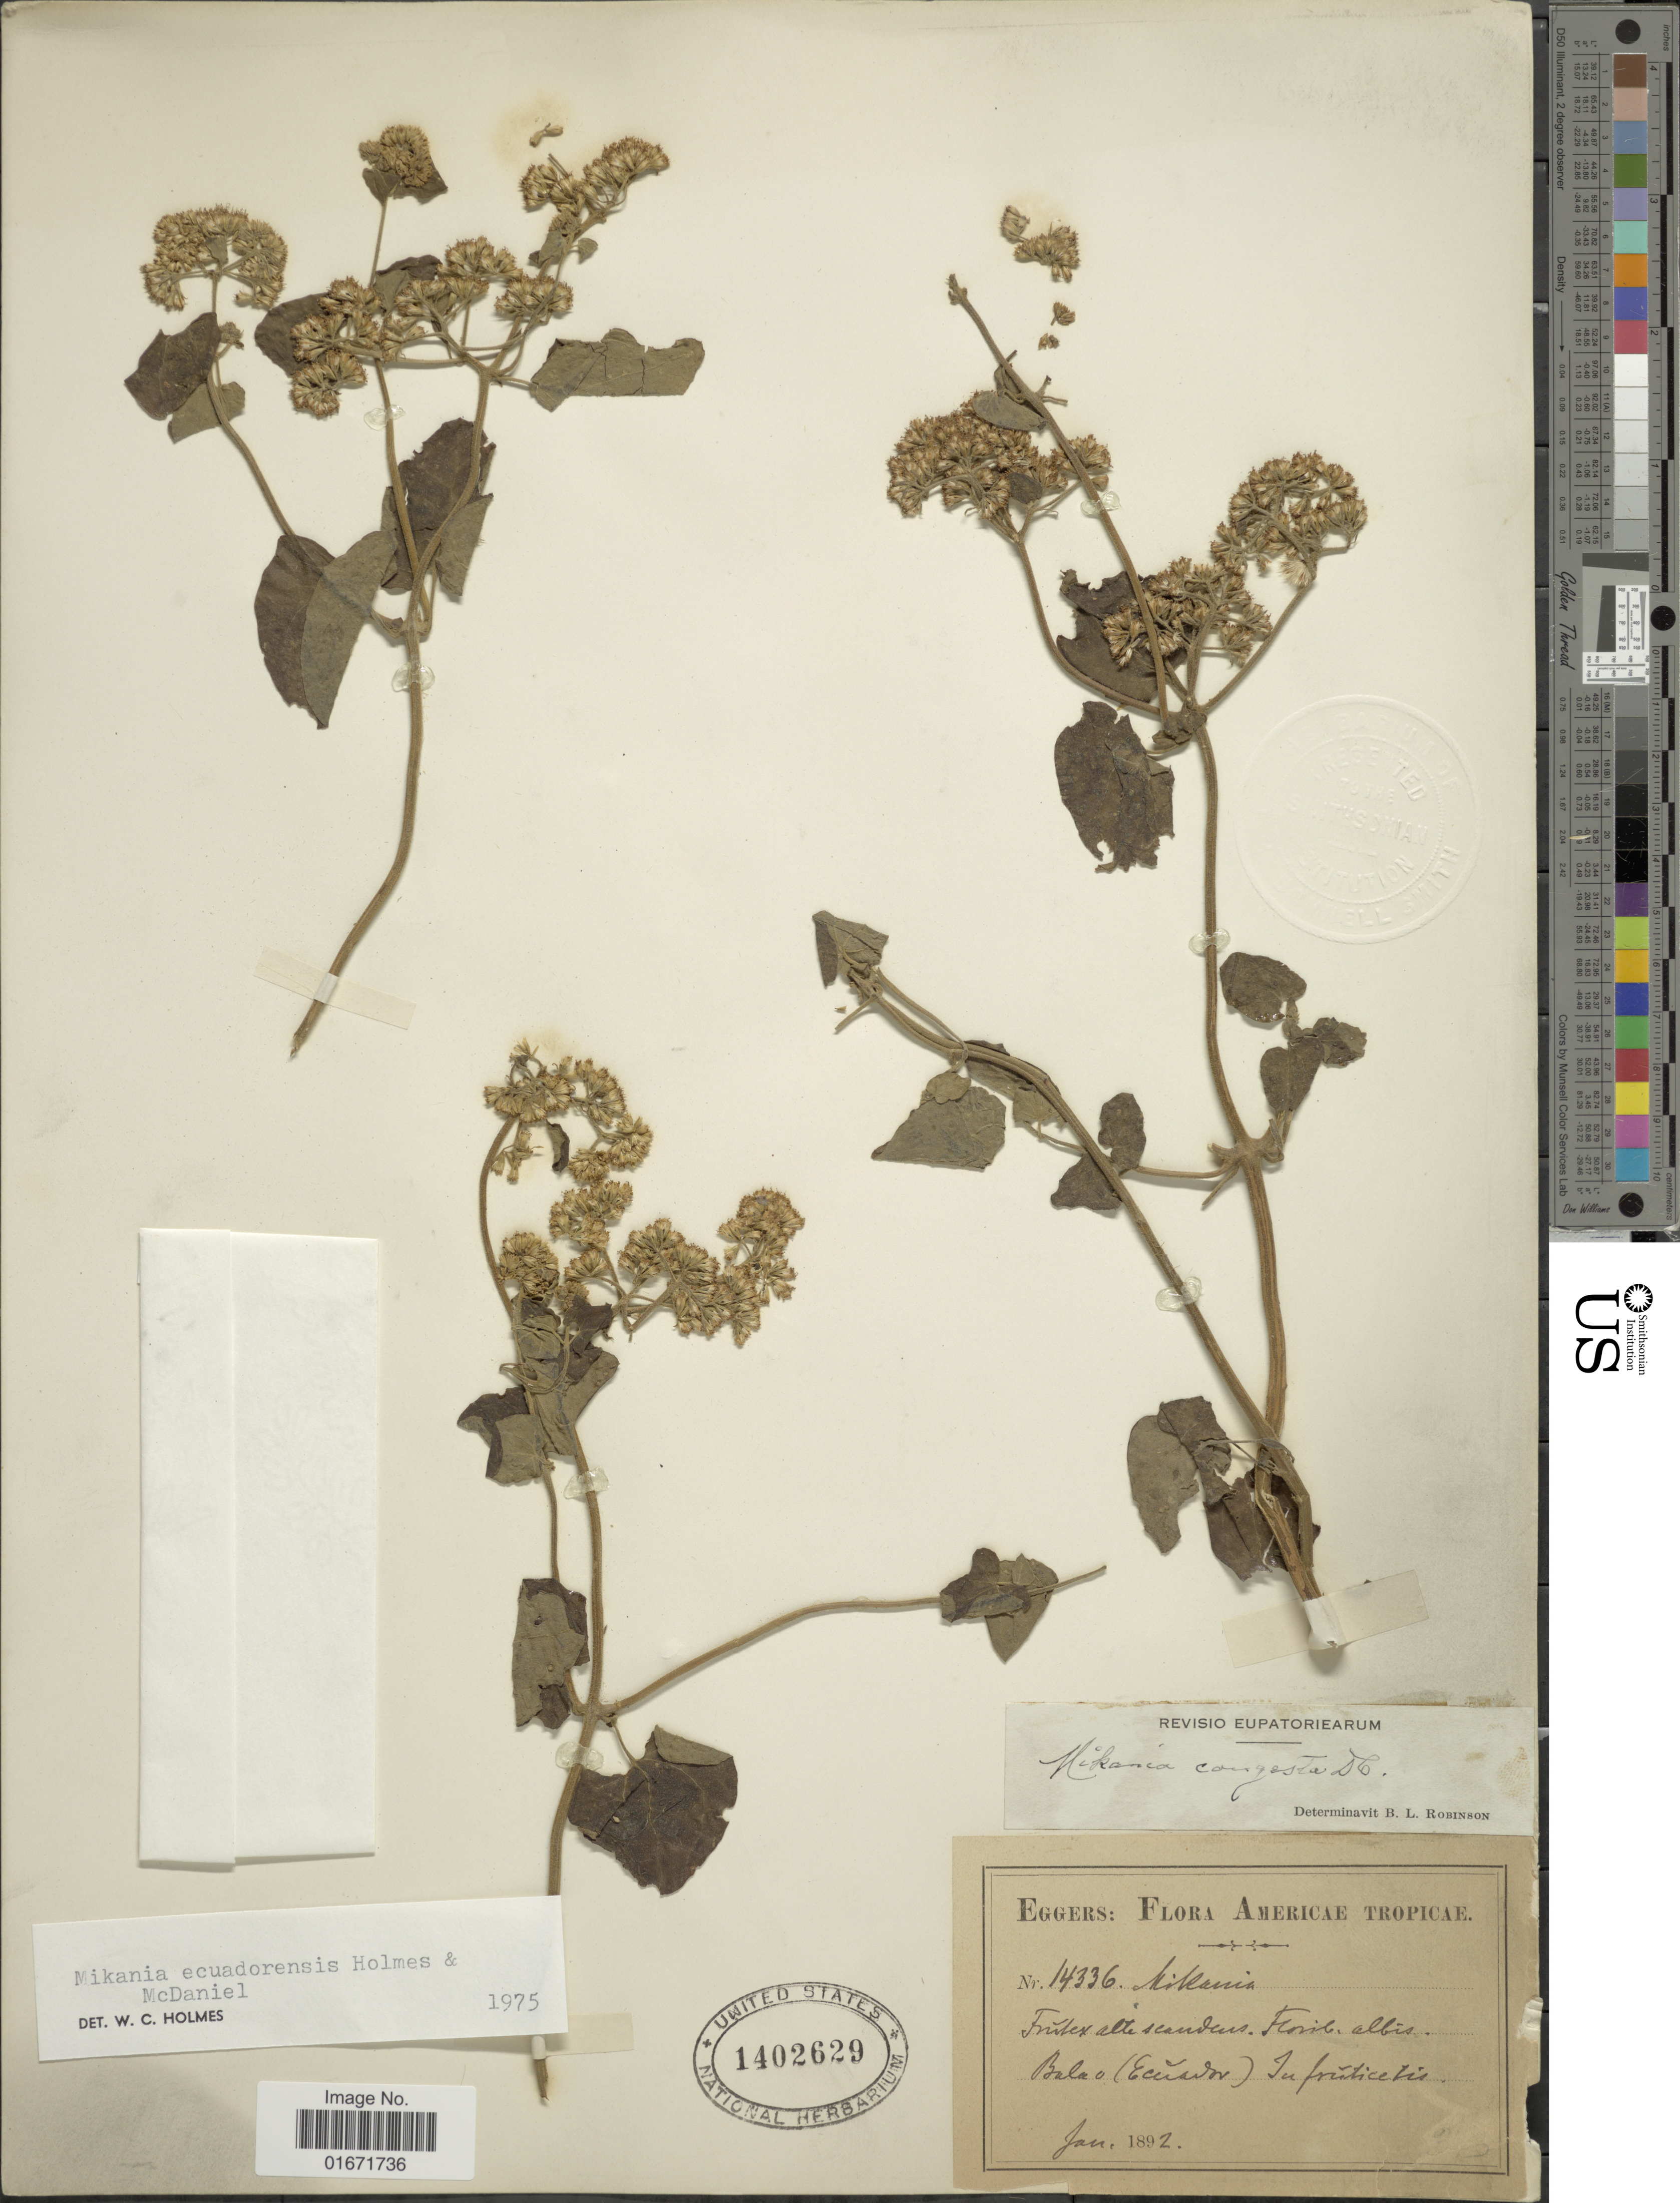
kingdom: Plantae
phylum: Tracheophyta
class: Magnoliopsida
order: Asterales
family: Asteraceae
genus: Mikania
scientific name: Mikania ecuadorensis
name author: W.C. Holmes & McDaniel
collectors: -. Eggers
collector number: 14336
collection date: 1892-01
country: Ecuador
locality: Balao (Ecuador). Infruticetis.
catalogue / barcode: US 1402629